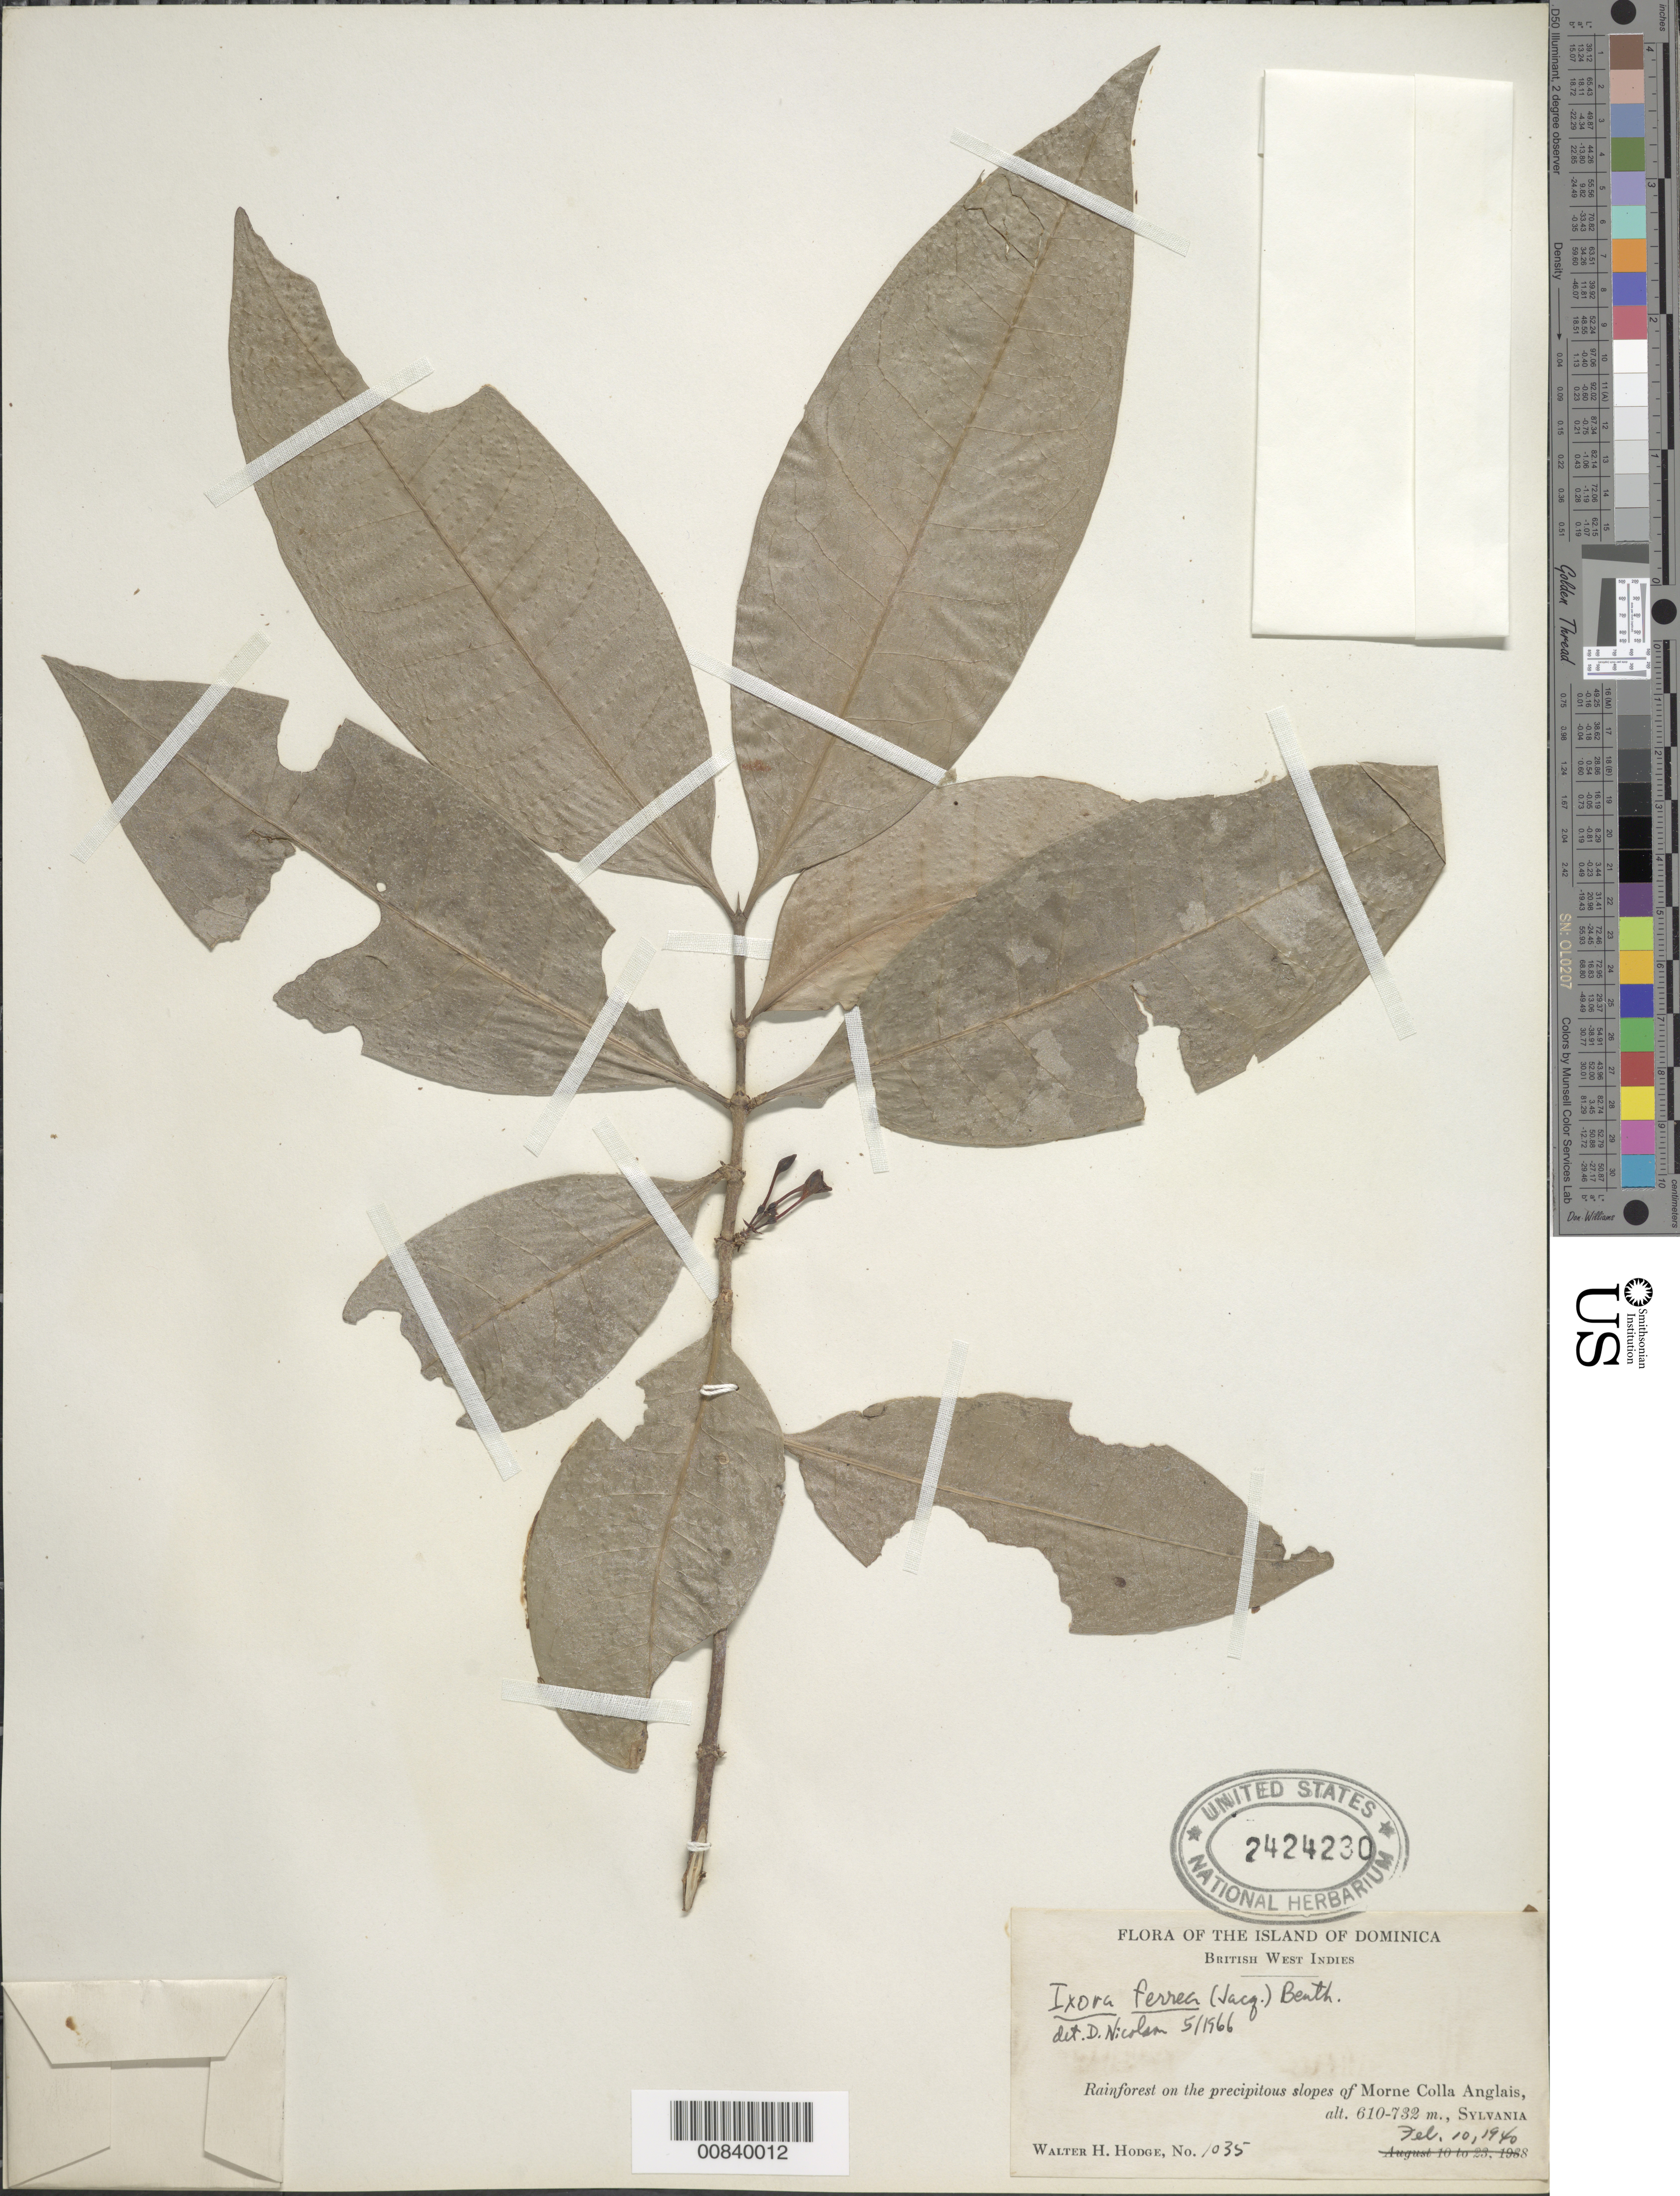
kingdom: Plantae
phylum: Tracheophyta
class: Magnoliopsida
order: Gentianales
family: Rubiaceae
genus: Ixora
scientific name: Ixora ferrea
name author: (Jacq.) Benth.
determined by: Nicolson, Dan H.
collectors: W. Hodge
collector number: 1035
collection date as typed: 10 Feb 1940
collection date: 1940-02-10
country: Dominica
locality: On precipitous slopes of Morne Colla Anglais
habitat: Rainforest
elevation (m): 610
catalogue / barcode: US 2424230